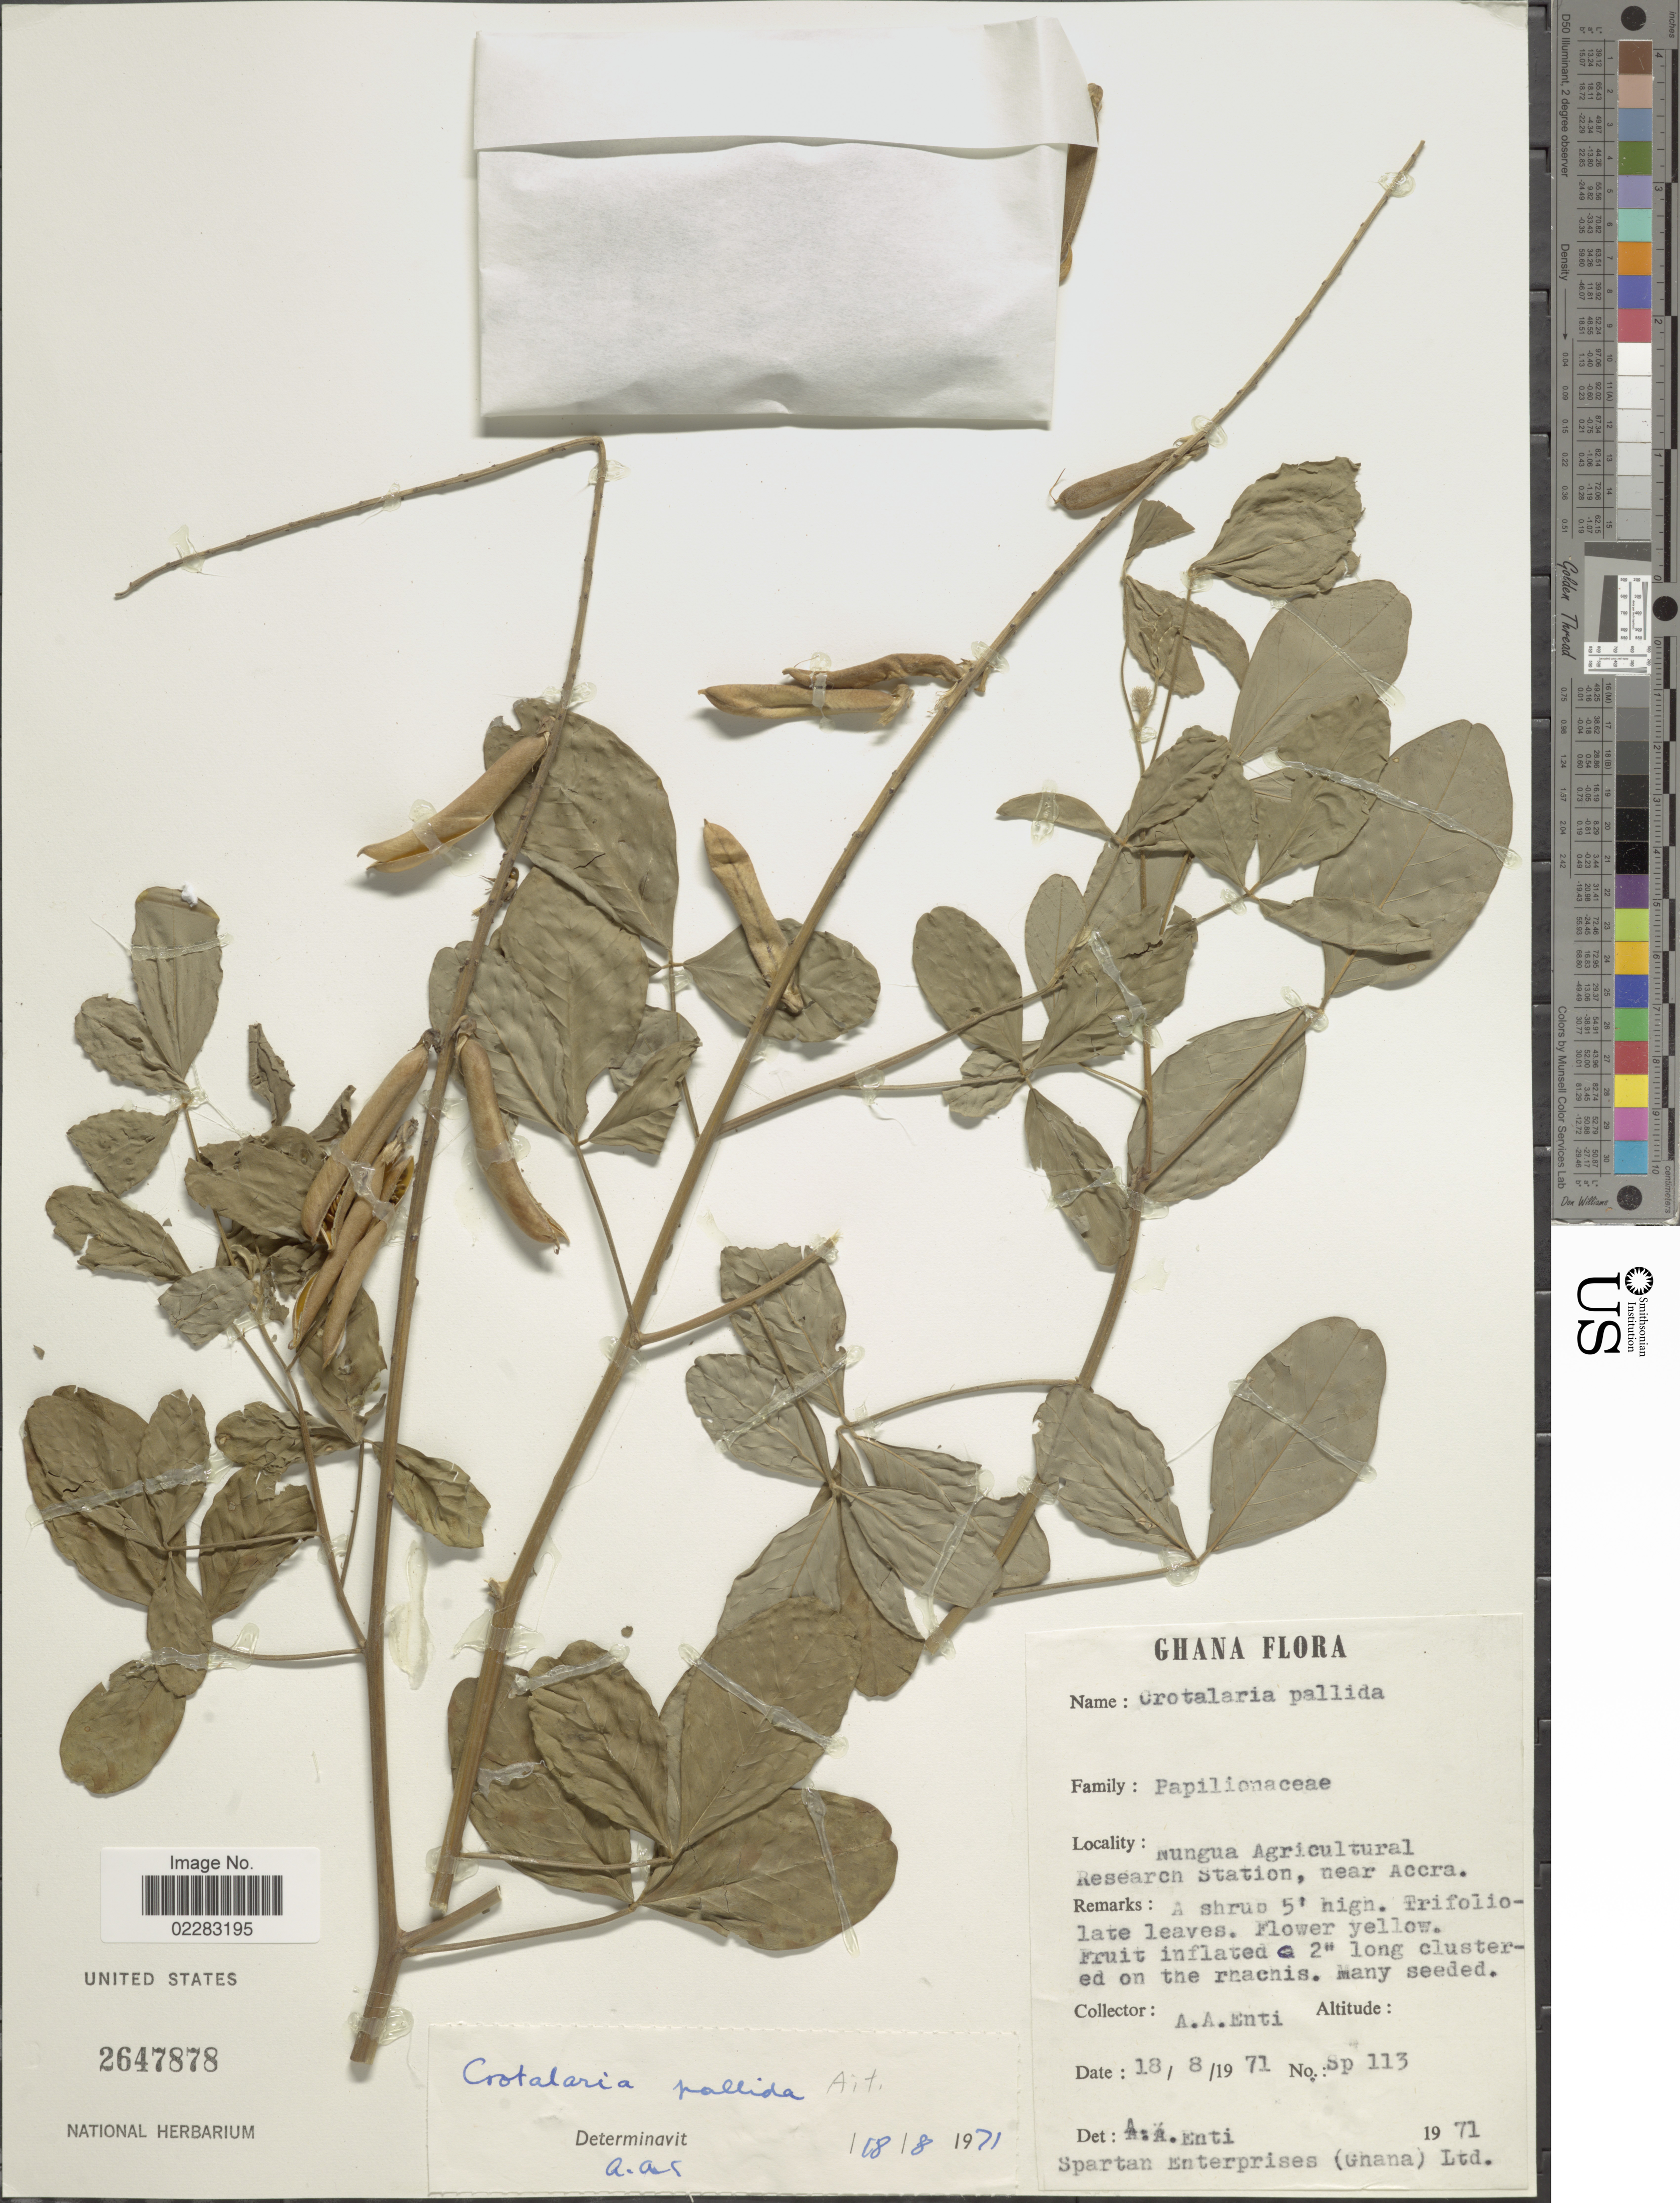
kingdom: Plantae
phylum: Tracheophyta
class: Magnoliopsida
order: Fabales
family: Fabaceae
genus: Crotalaria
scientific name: Crotalaria pallida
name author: Aiton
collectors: A. Enti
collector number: Sp 113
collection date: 1971-08-18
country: Ghana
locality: Nunga Agricultural Research Station, near Accra.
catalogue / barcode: US 2647878